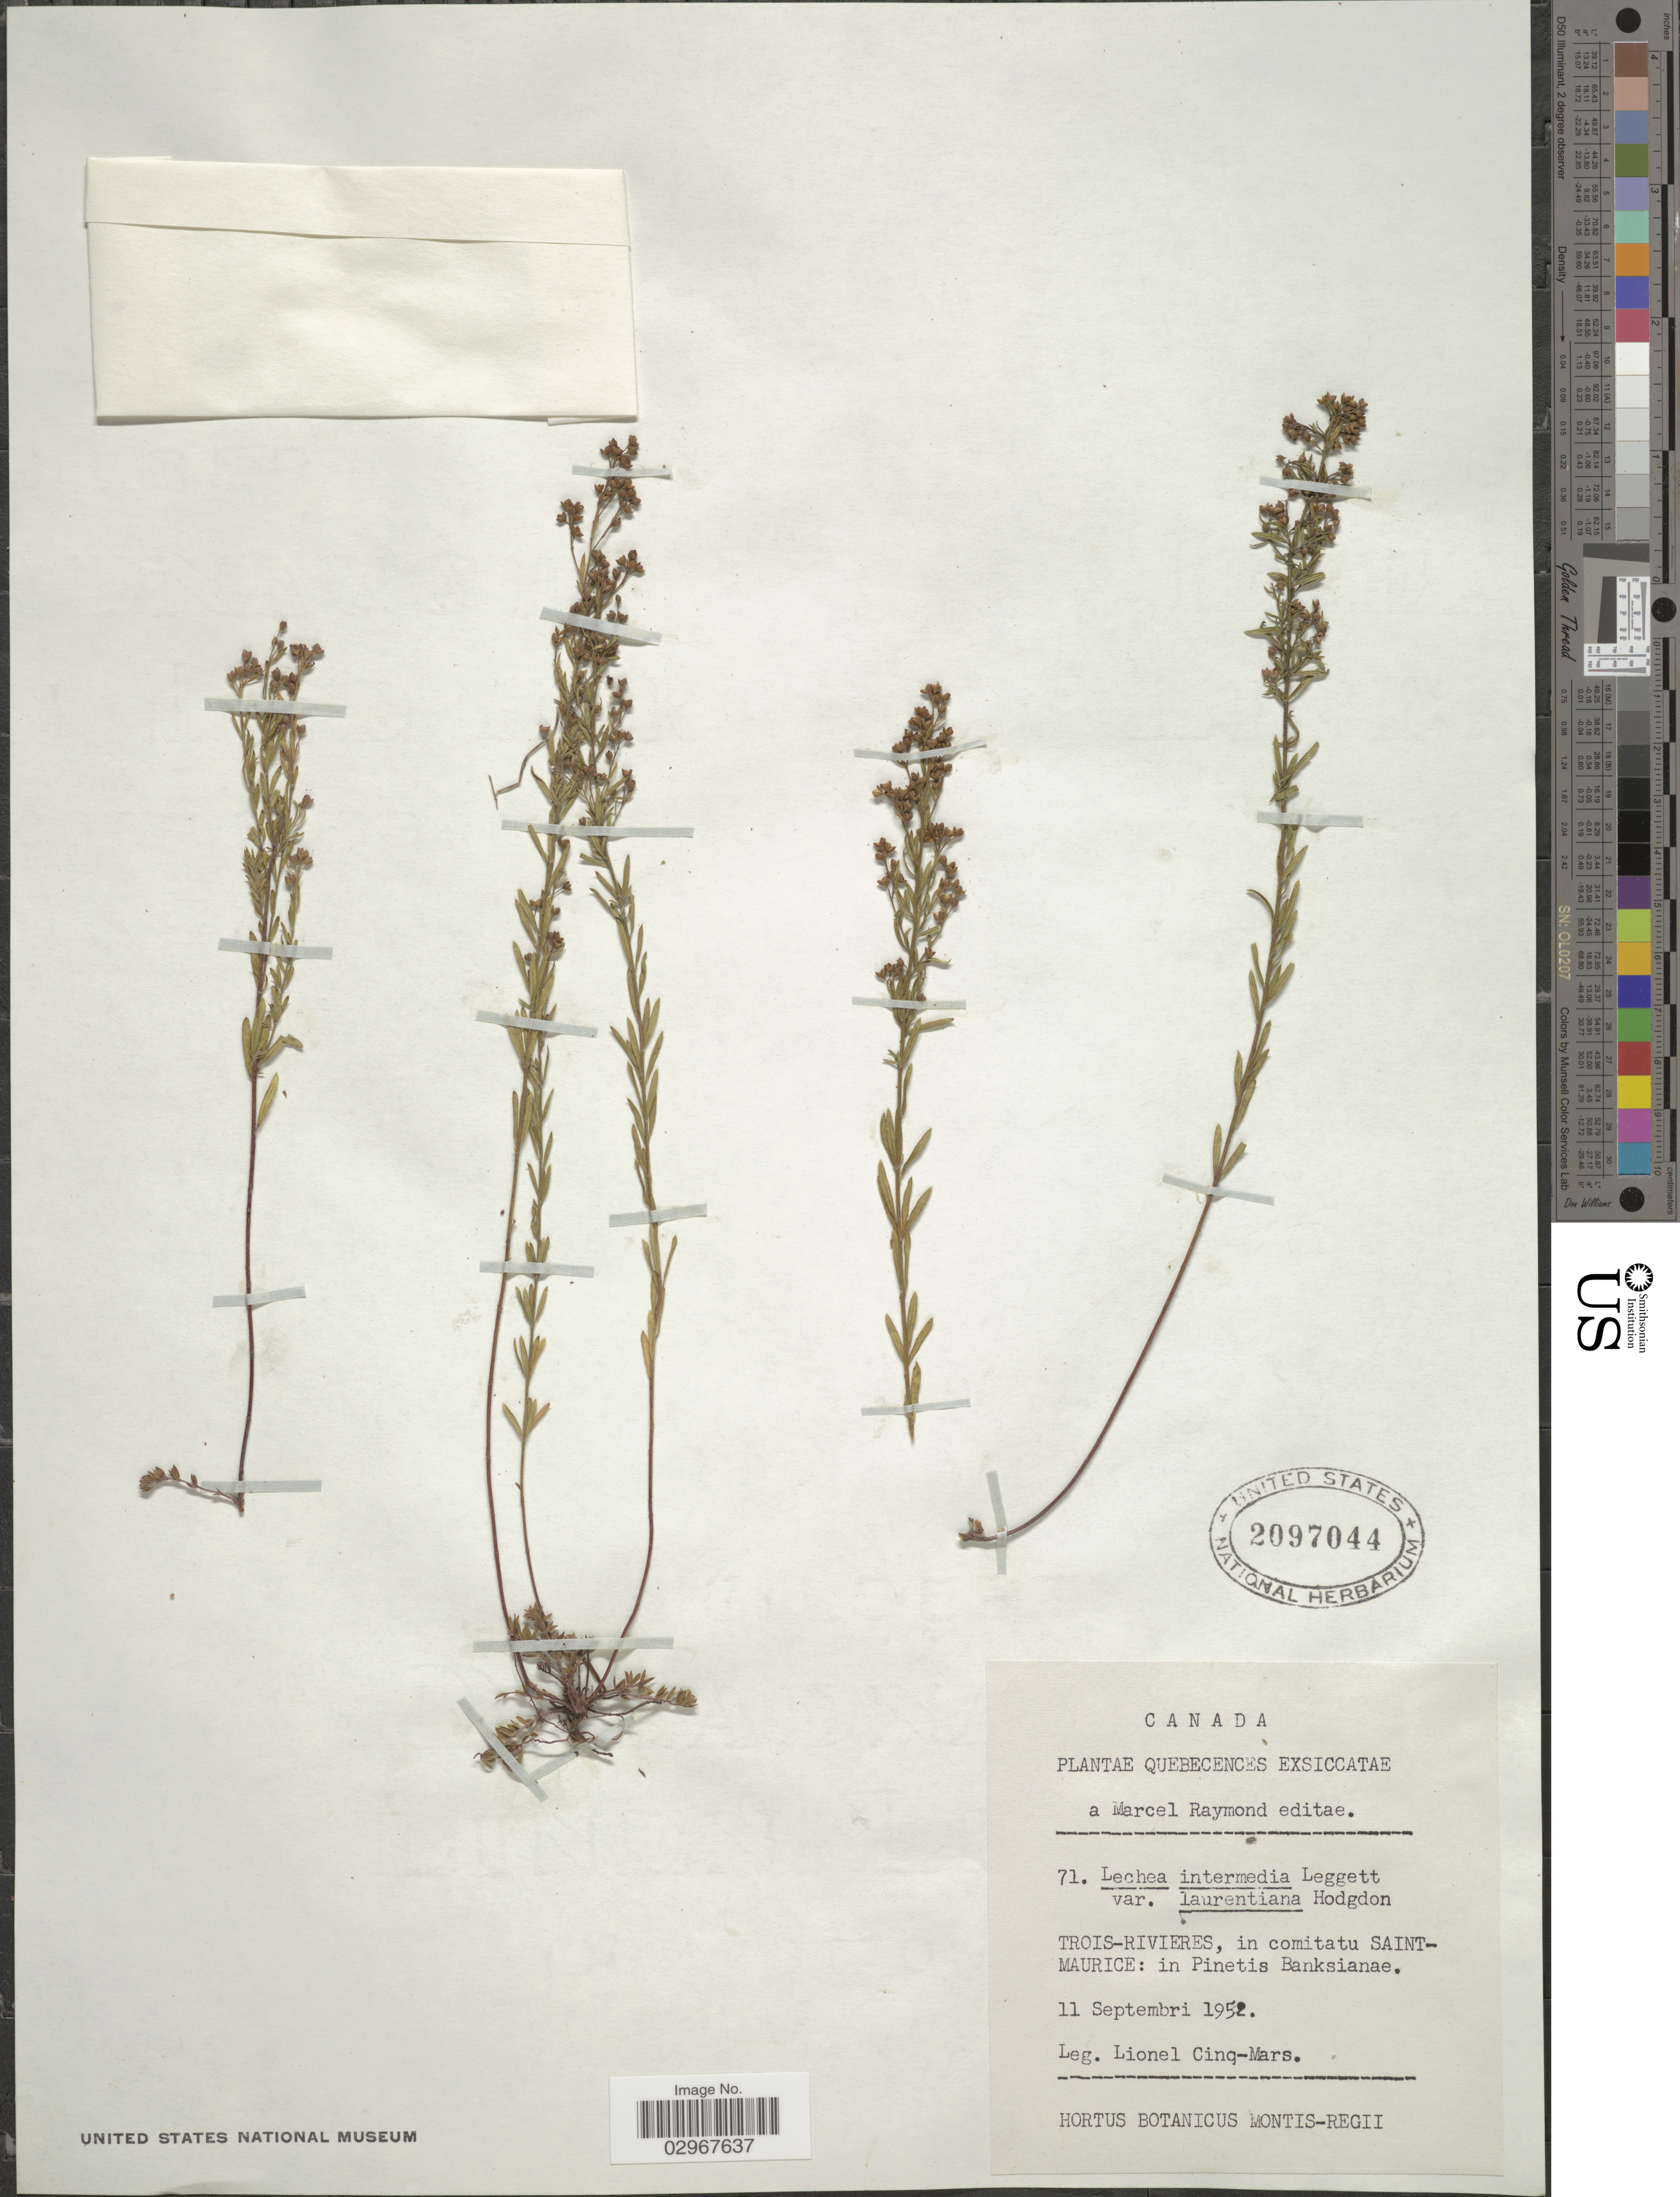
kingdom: Plantae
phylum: Tracheophyta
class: Magnoliopsida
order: Malvales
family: Cistaceae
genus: Lechea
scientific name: Lechea intermedia var. laurentiana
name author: Hodgdon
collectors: L. Cinq-Mars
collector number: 71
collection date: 1952-09-11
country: Canada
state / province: Quebec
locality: Trois-Rivieres, in comitatu Saint-Maurice: in Pinetis Banksianae.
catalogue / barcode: US 2097044